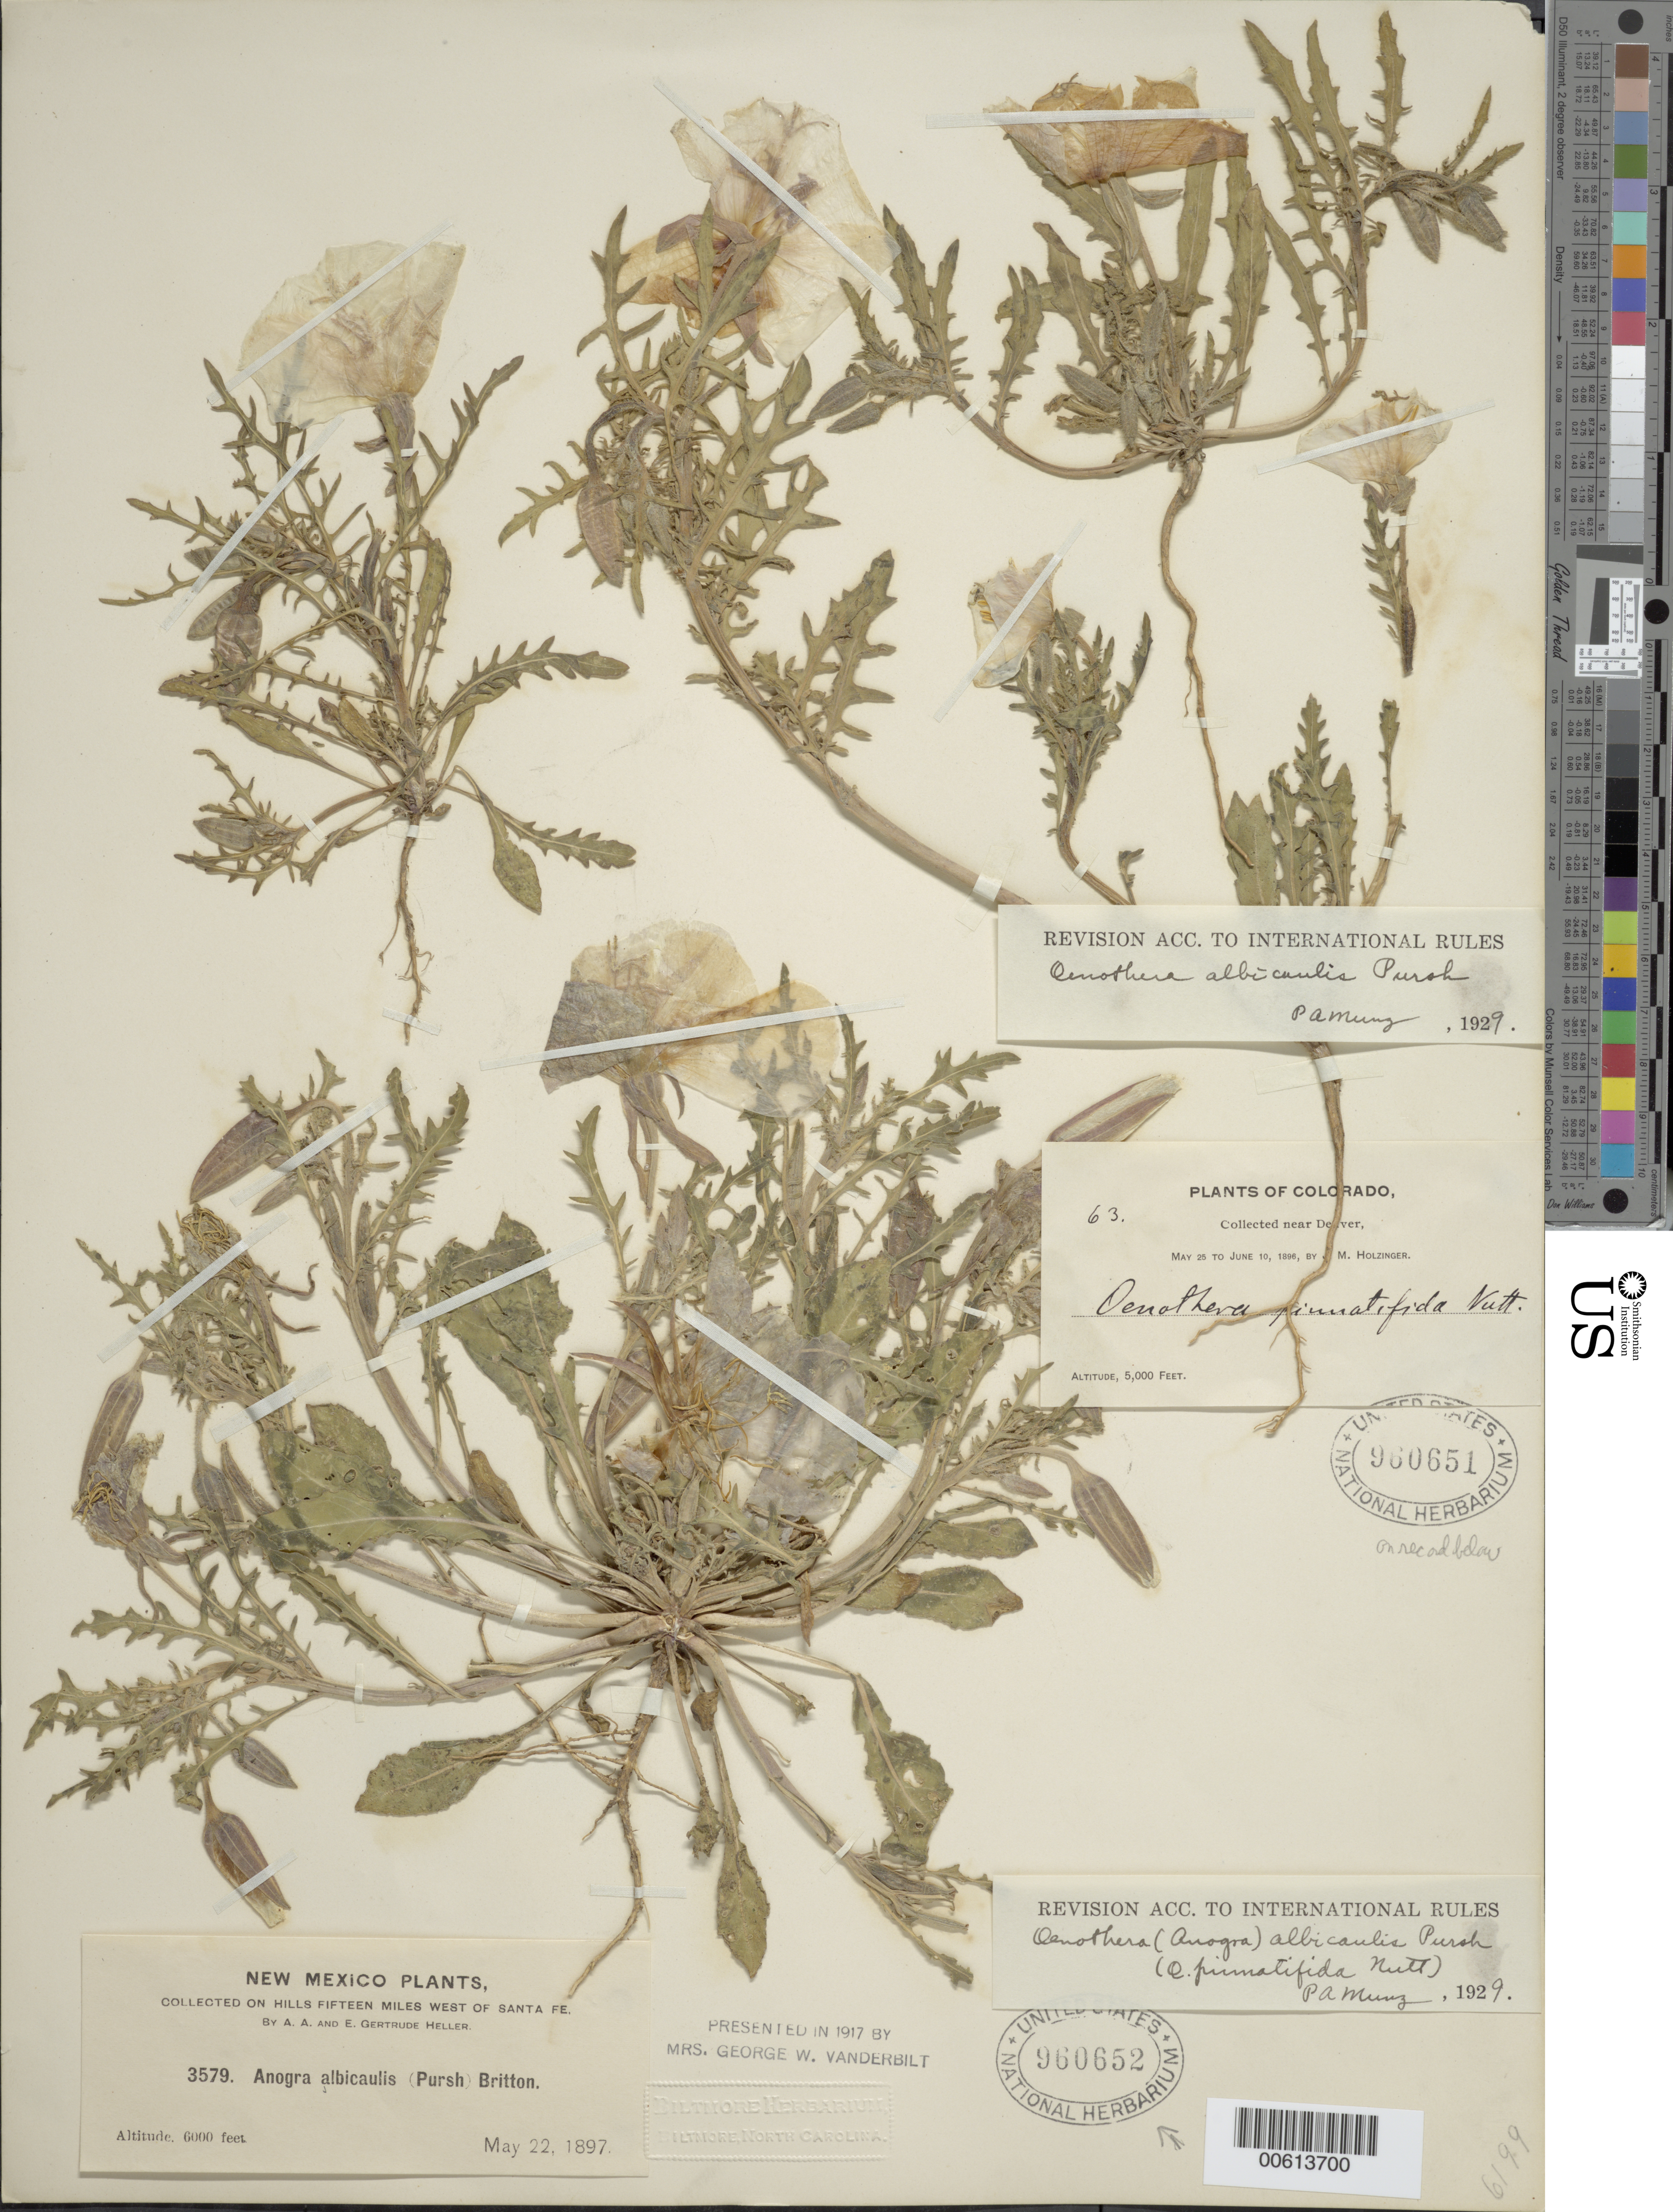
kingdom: Plantae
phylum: Tracheophyta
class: Magnoliopsida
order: Myrtales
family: Onagraceae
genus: Oenothera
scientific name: Oenothera albicaulis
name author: Pursh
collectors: A. A. Heller & E. G. Heller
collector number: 3579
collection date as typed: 22 May 1897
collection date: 1897-05-22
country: United States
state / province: New Mexico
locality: West of Santa Fe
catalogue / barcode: US 960652